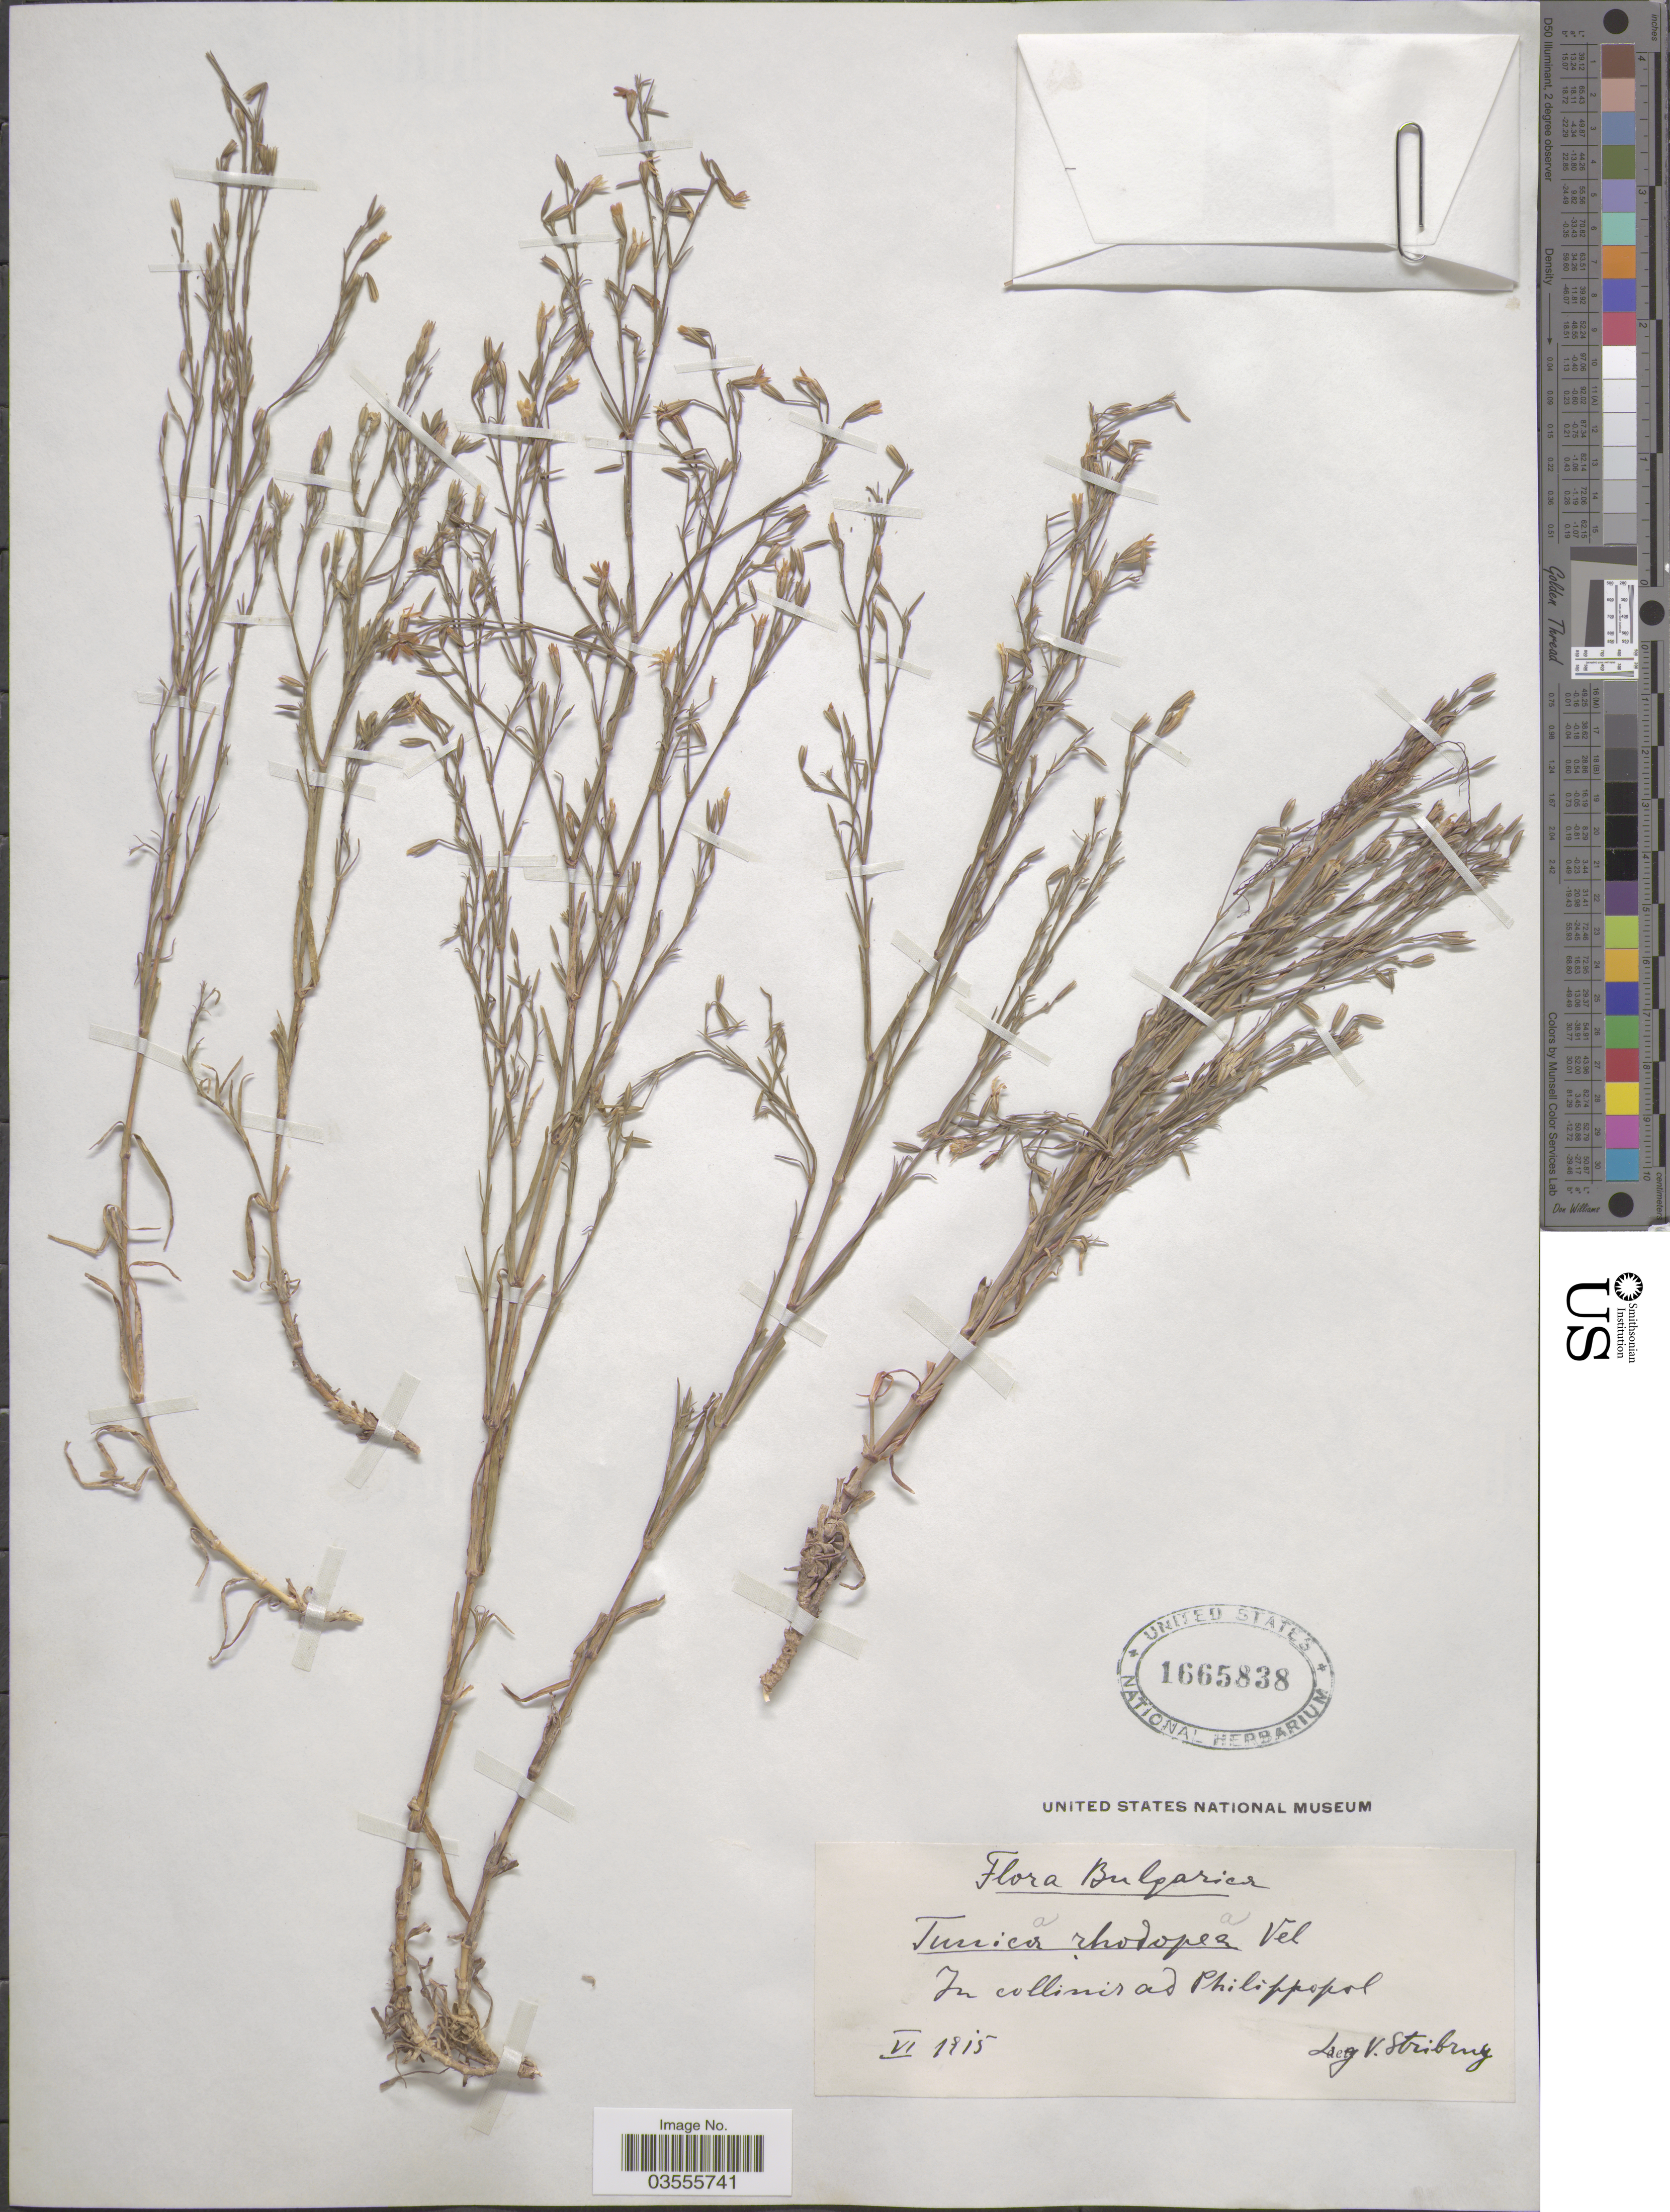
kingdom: Plantae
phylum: Tracheophyta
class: Magnoliopsida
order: Caryophyllales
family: Caryophyllaceae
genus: Petrorhagia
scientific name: Petrorhagia ochroleuca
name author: (Sm.) P.W. Ball & Heywood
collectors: V. Stribrny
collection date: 1915-06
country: Bulgaria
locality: Bulgarica. In collinis ad Philippopol.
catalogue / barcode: US 1665838